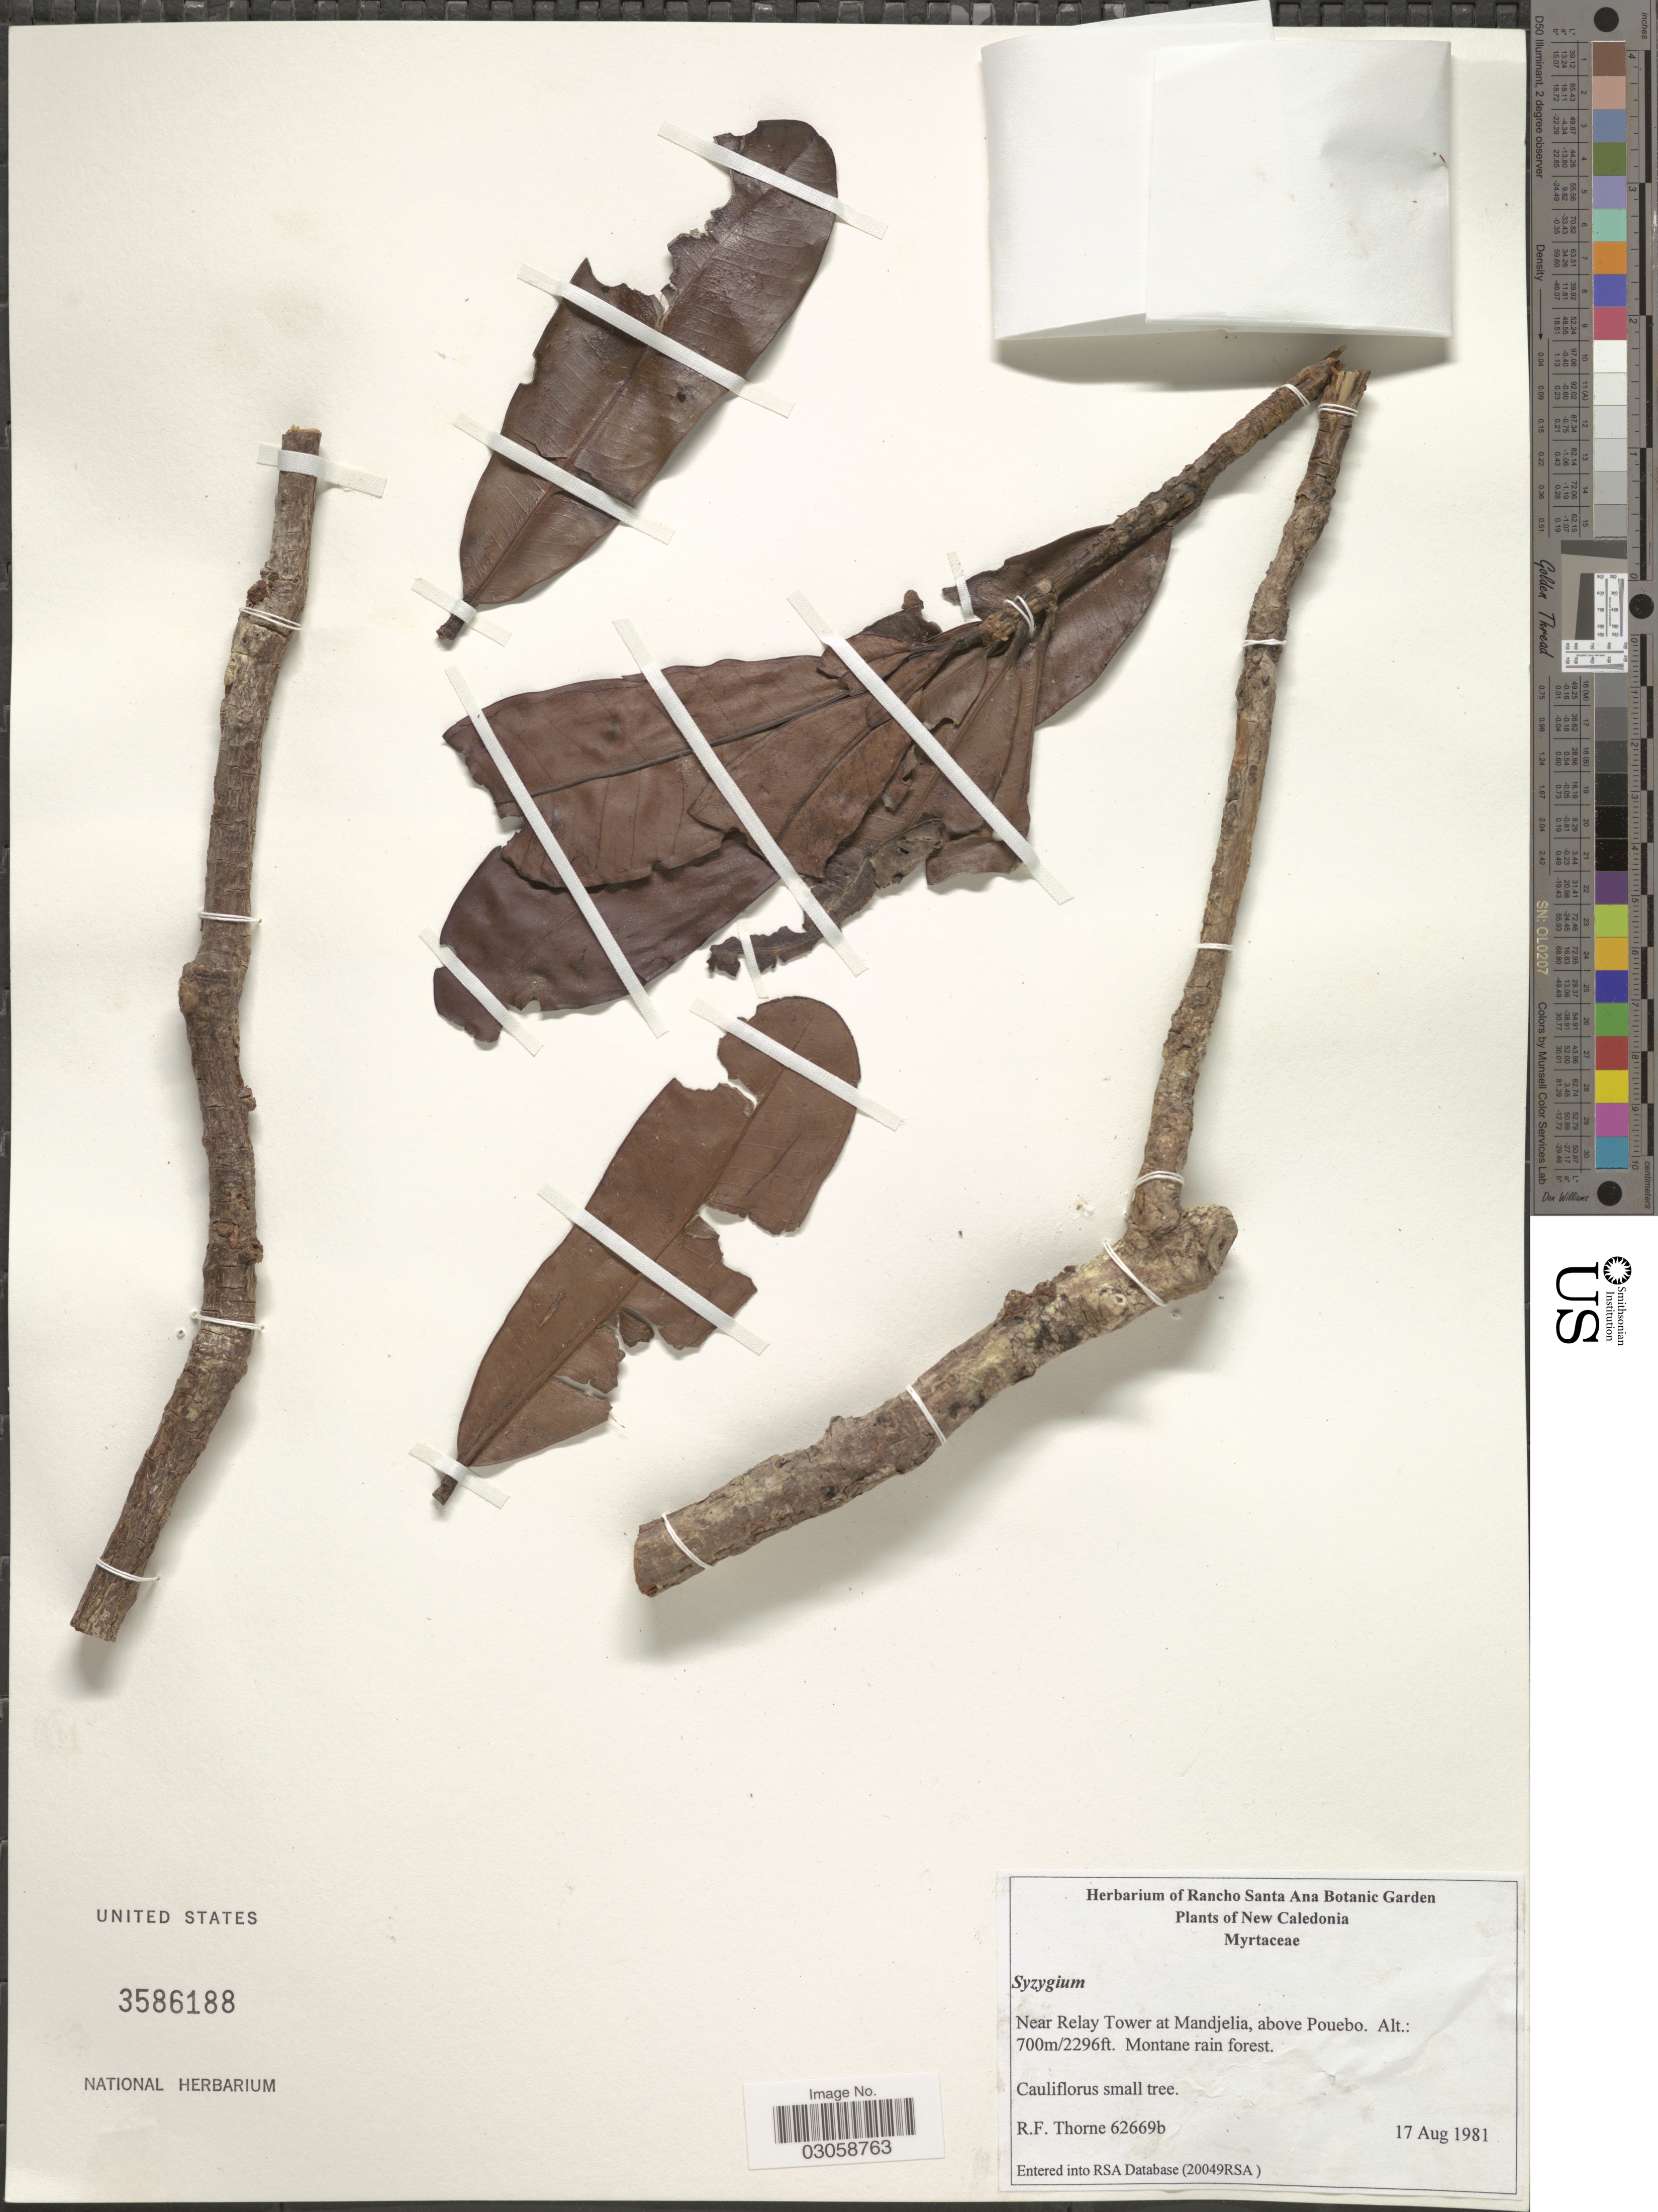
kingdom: Plantae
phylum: Tracheophyta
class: Magnoliopsida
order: Myrtales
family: Myrtaceae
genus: Syzygium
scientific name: Syzygium sp.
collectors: R. Thorne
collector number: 62669b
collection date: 1981-08-17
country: New Caledonia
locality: Near Relay Tower at Mandjelia, above Pouebo.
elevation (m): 700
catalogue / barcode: US 3586188